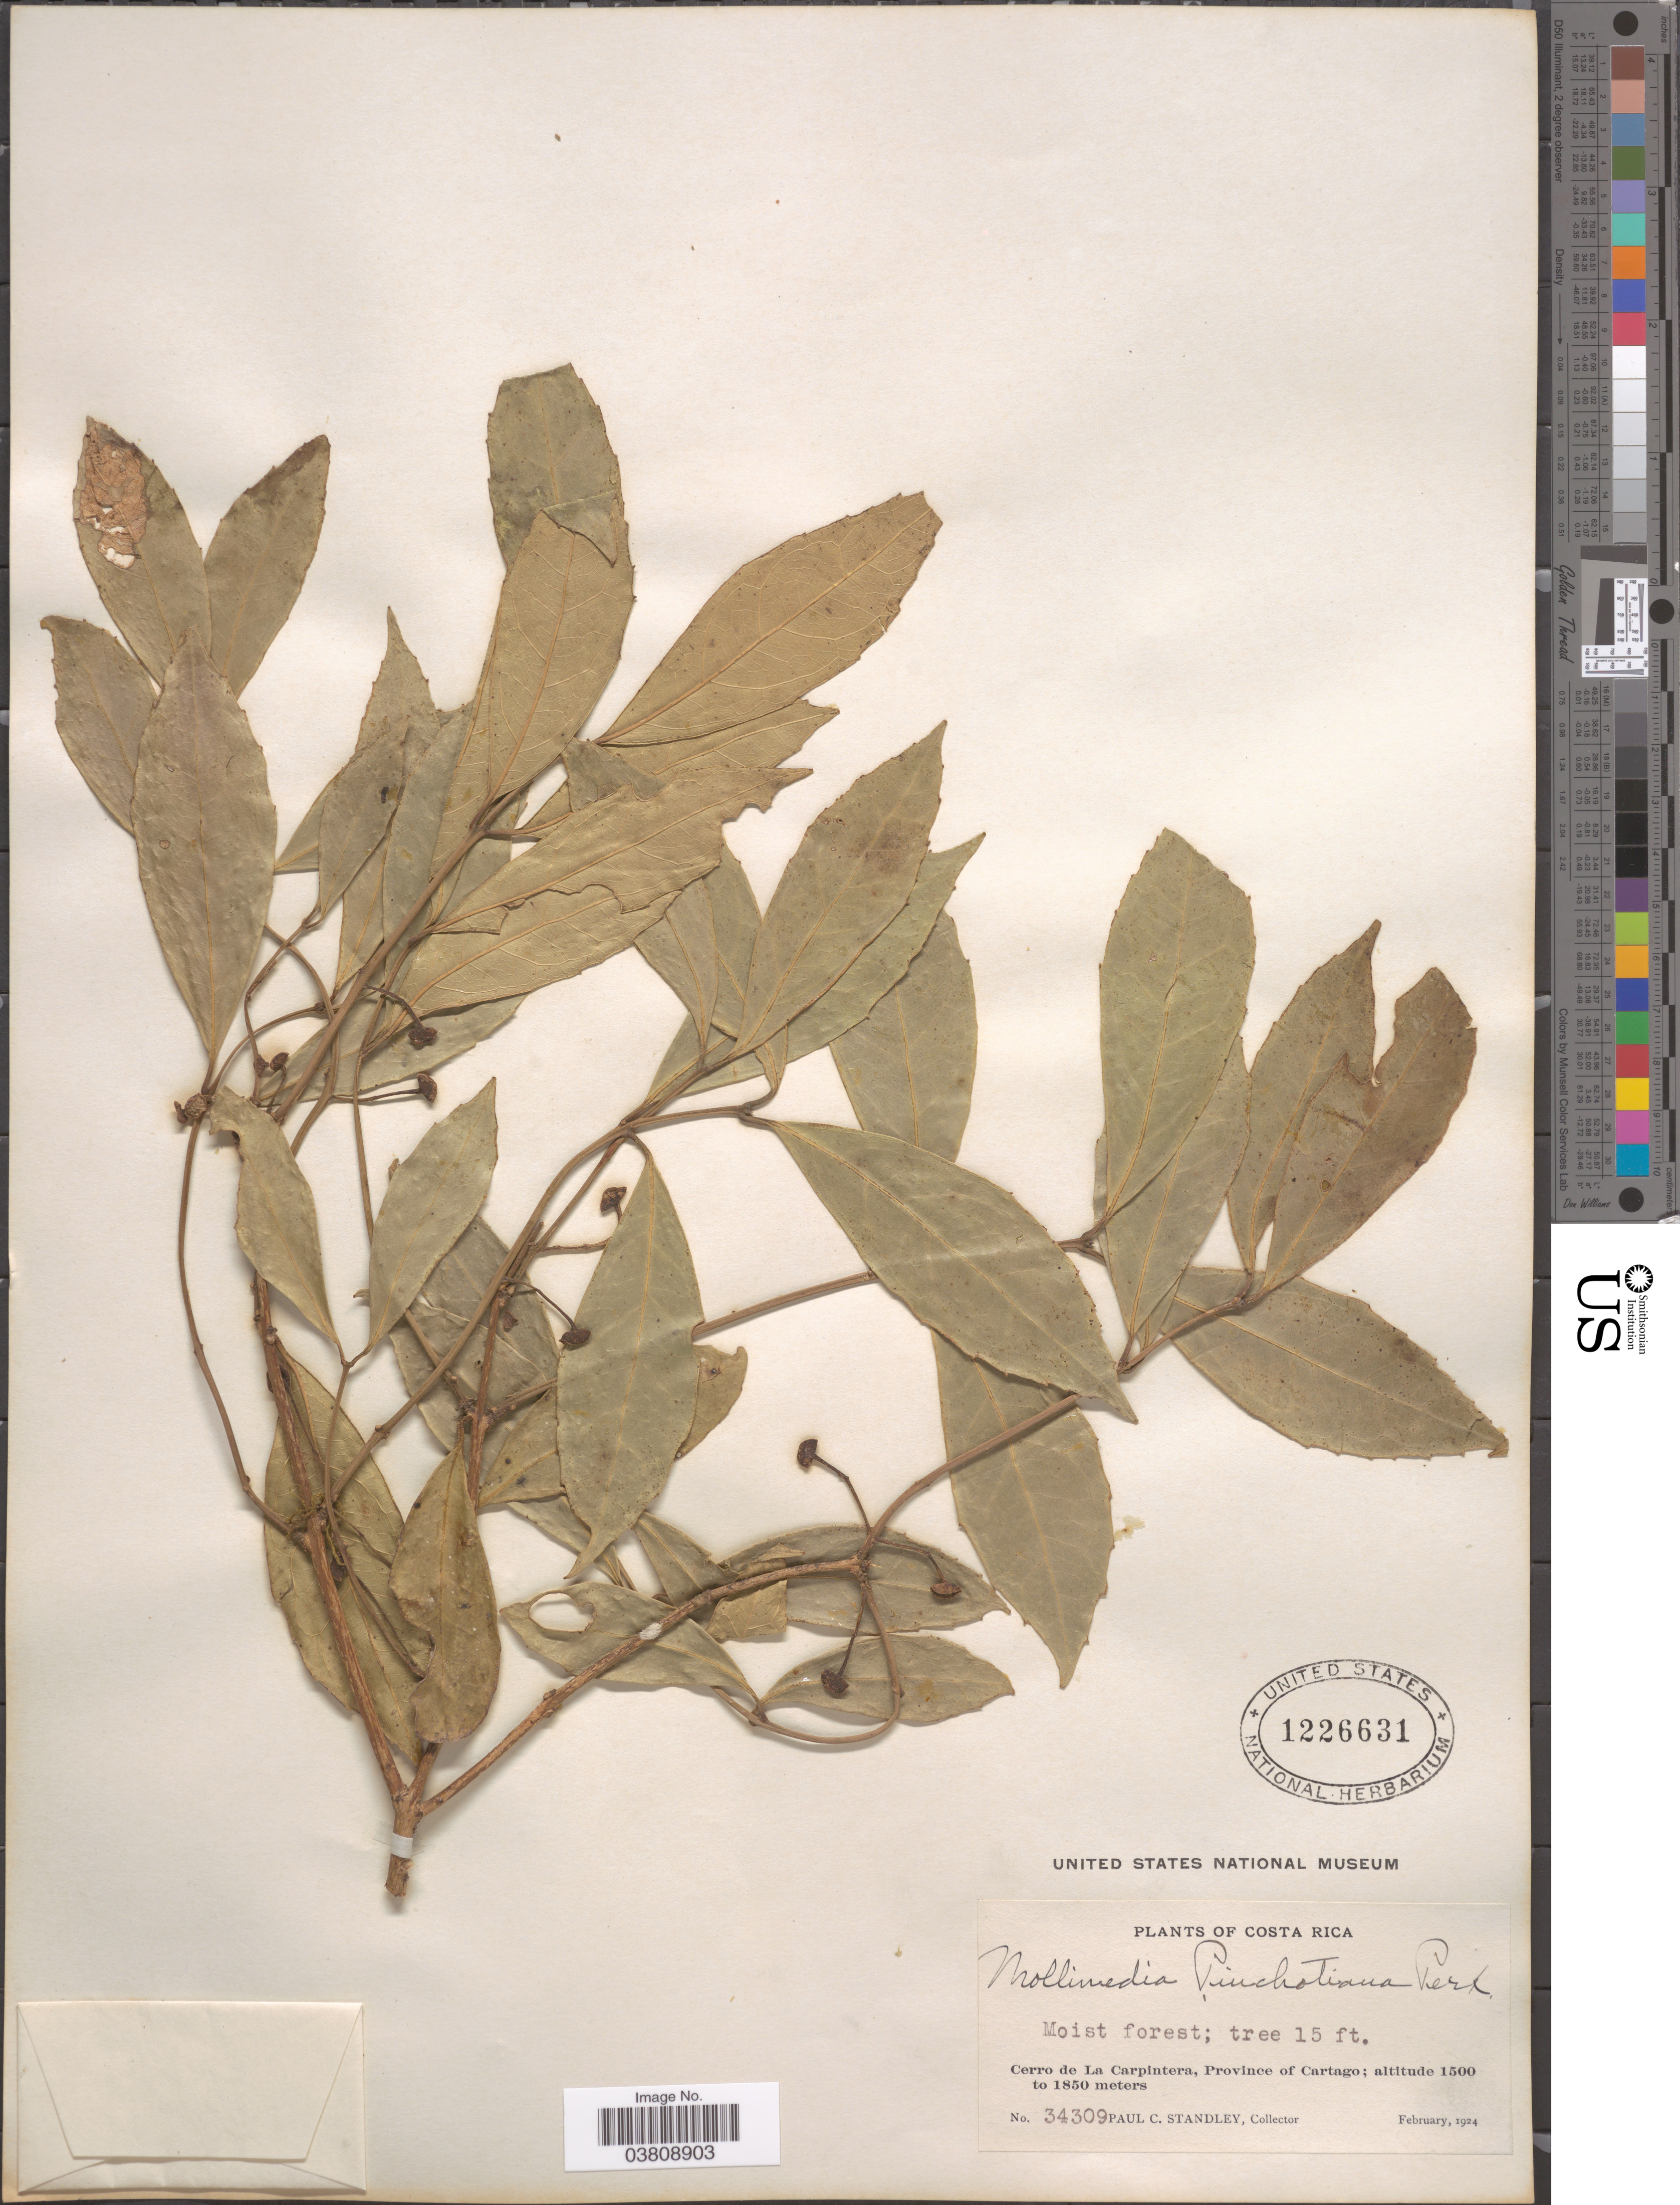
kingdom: Plantae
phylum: Tracheophyta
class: Magnoliopsida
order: Laurales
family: Monimiaceae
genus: Mollinedia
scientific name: Mollinedia pinchotiana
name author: Perkins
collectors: P. C. Standley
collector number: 34309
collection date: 1924-02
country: Costa Rica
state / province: Cartago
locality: Cerro de La Carpintera.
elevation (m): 1500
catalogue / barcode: US 1226631